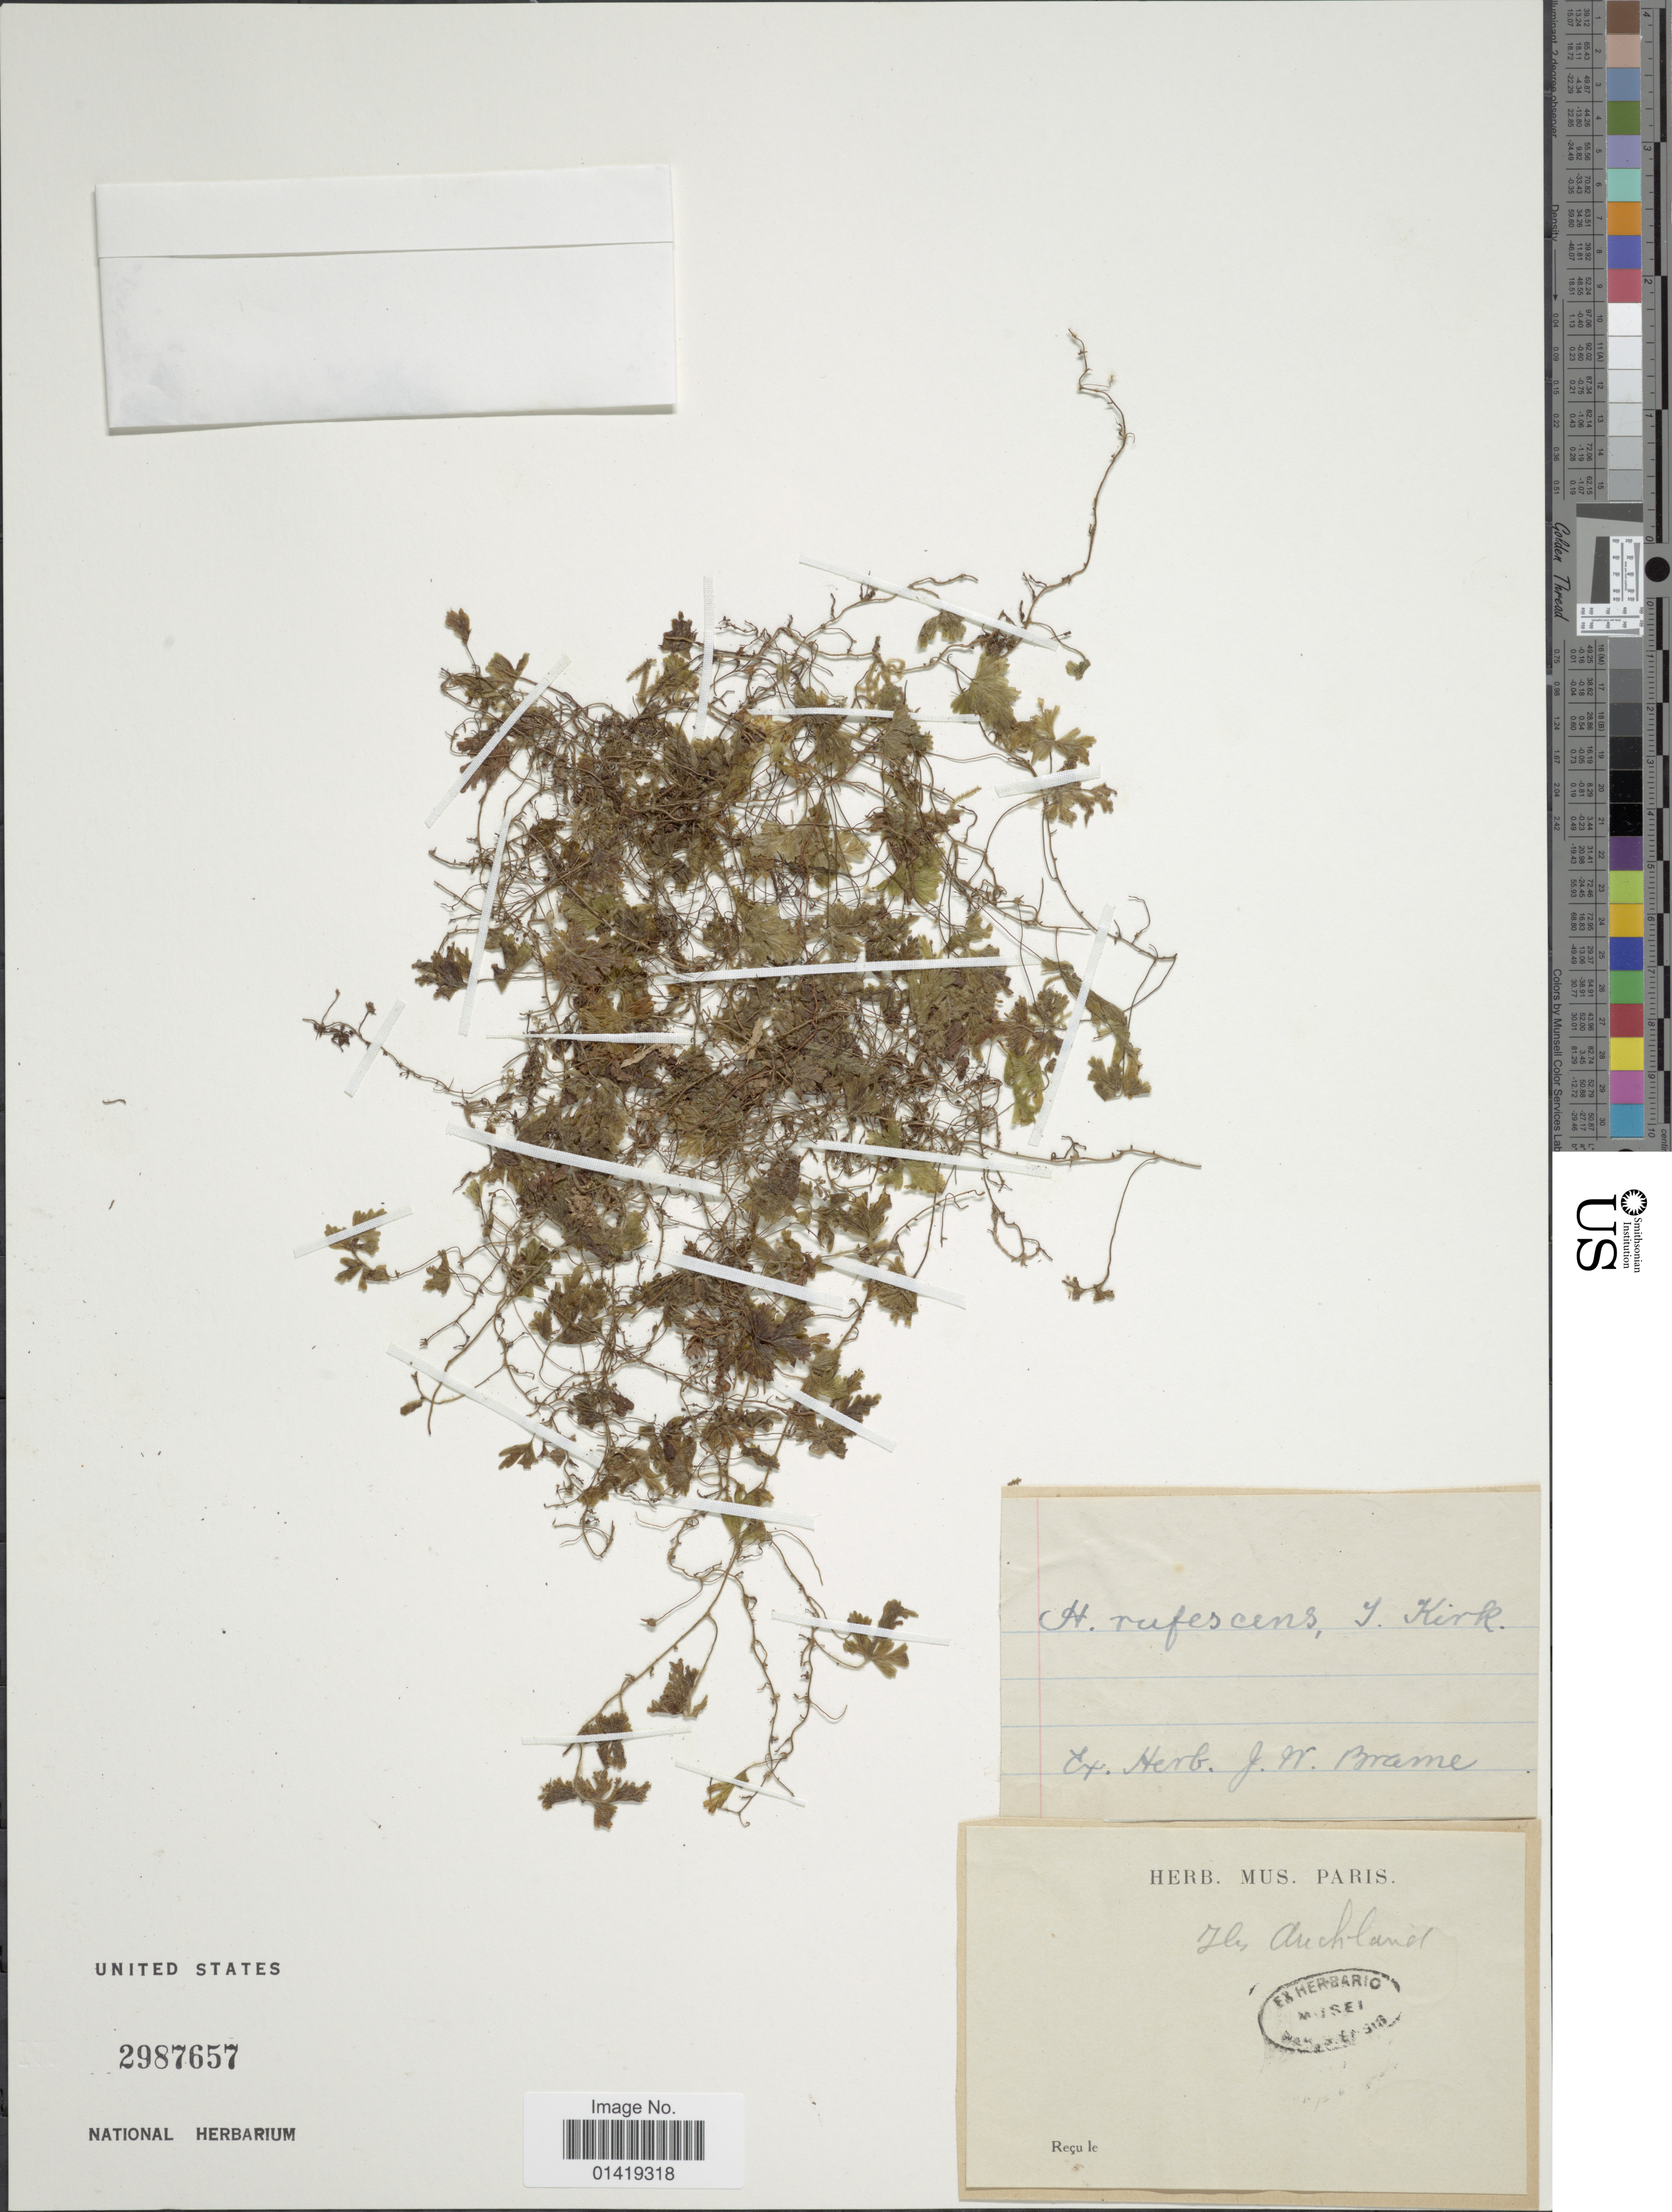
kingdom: Plantae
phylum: Tracheophyta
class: Polypodiopsida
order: Hymenophyllales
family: Hymenophyllaceae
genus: Hymenophyllum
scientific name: Hymenophyllum rufescens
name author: Kirk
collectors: T. Kirk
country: New Zealand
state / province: Auckland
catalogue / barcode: US 2987657